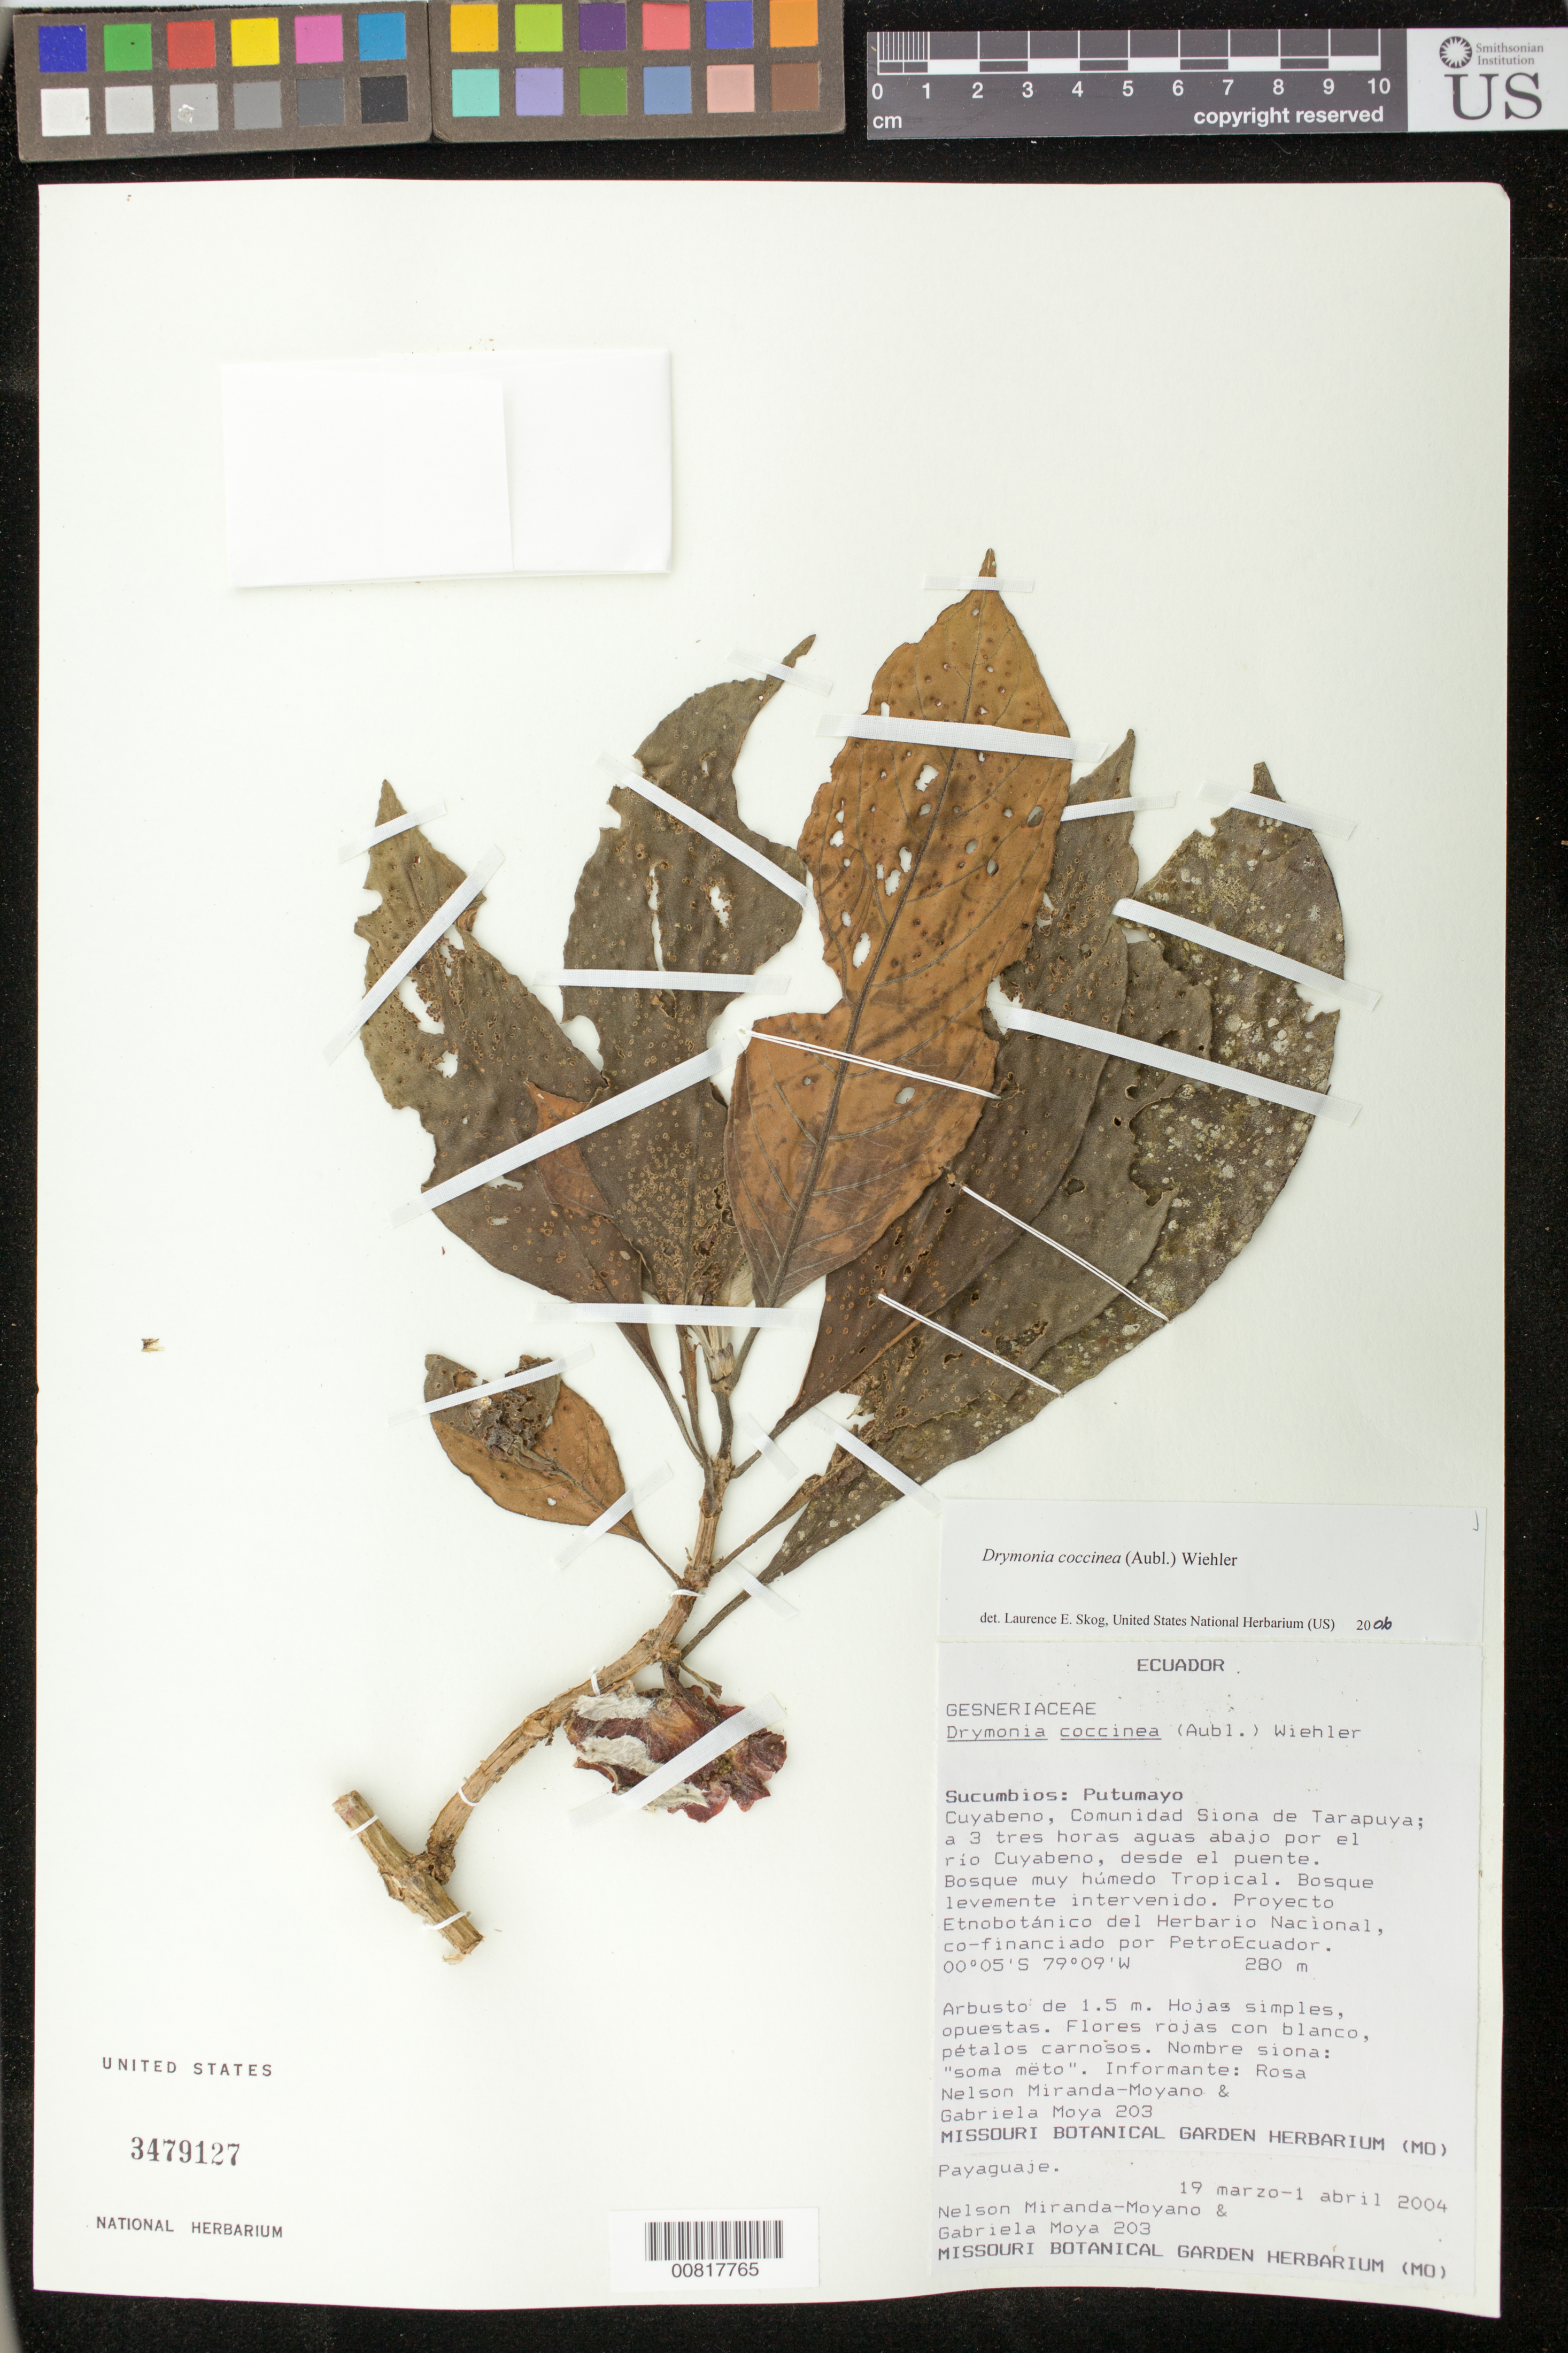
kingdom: Plantae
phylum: Tracheophyta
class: Magnoliopsida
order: Lamiales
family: Gesneriaceae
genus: Drymonia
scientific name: Drymonia coccinea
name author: (Aubl.) Wiehler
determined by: Skog, Laurence E.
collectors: N. Miranda-Moyano & G. Moya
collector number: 203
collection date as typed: Mar-Apr 2004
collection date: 2004-03/2004-04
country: Ecuador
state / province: Sucumbíos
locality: Sucumbios: Putumayo. Cuyabeno, Comunidad Siona de Tarapuya; a tres horas aguas abajo por el rio Cuyabeno, desde el puente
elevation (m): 280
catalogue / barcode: US 3479127